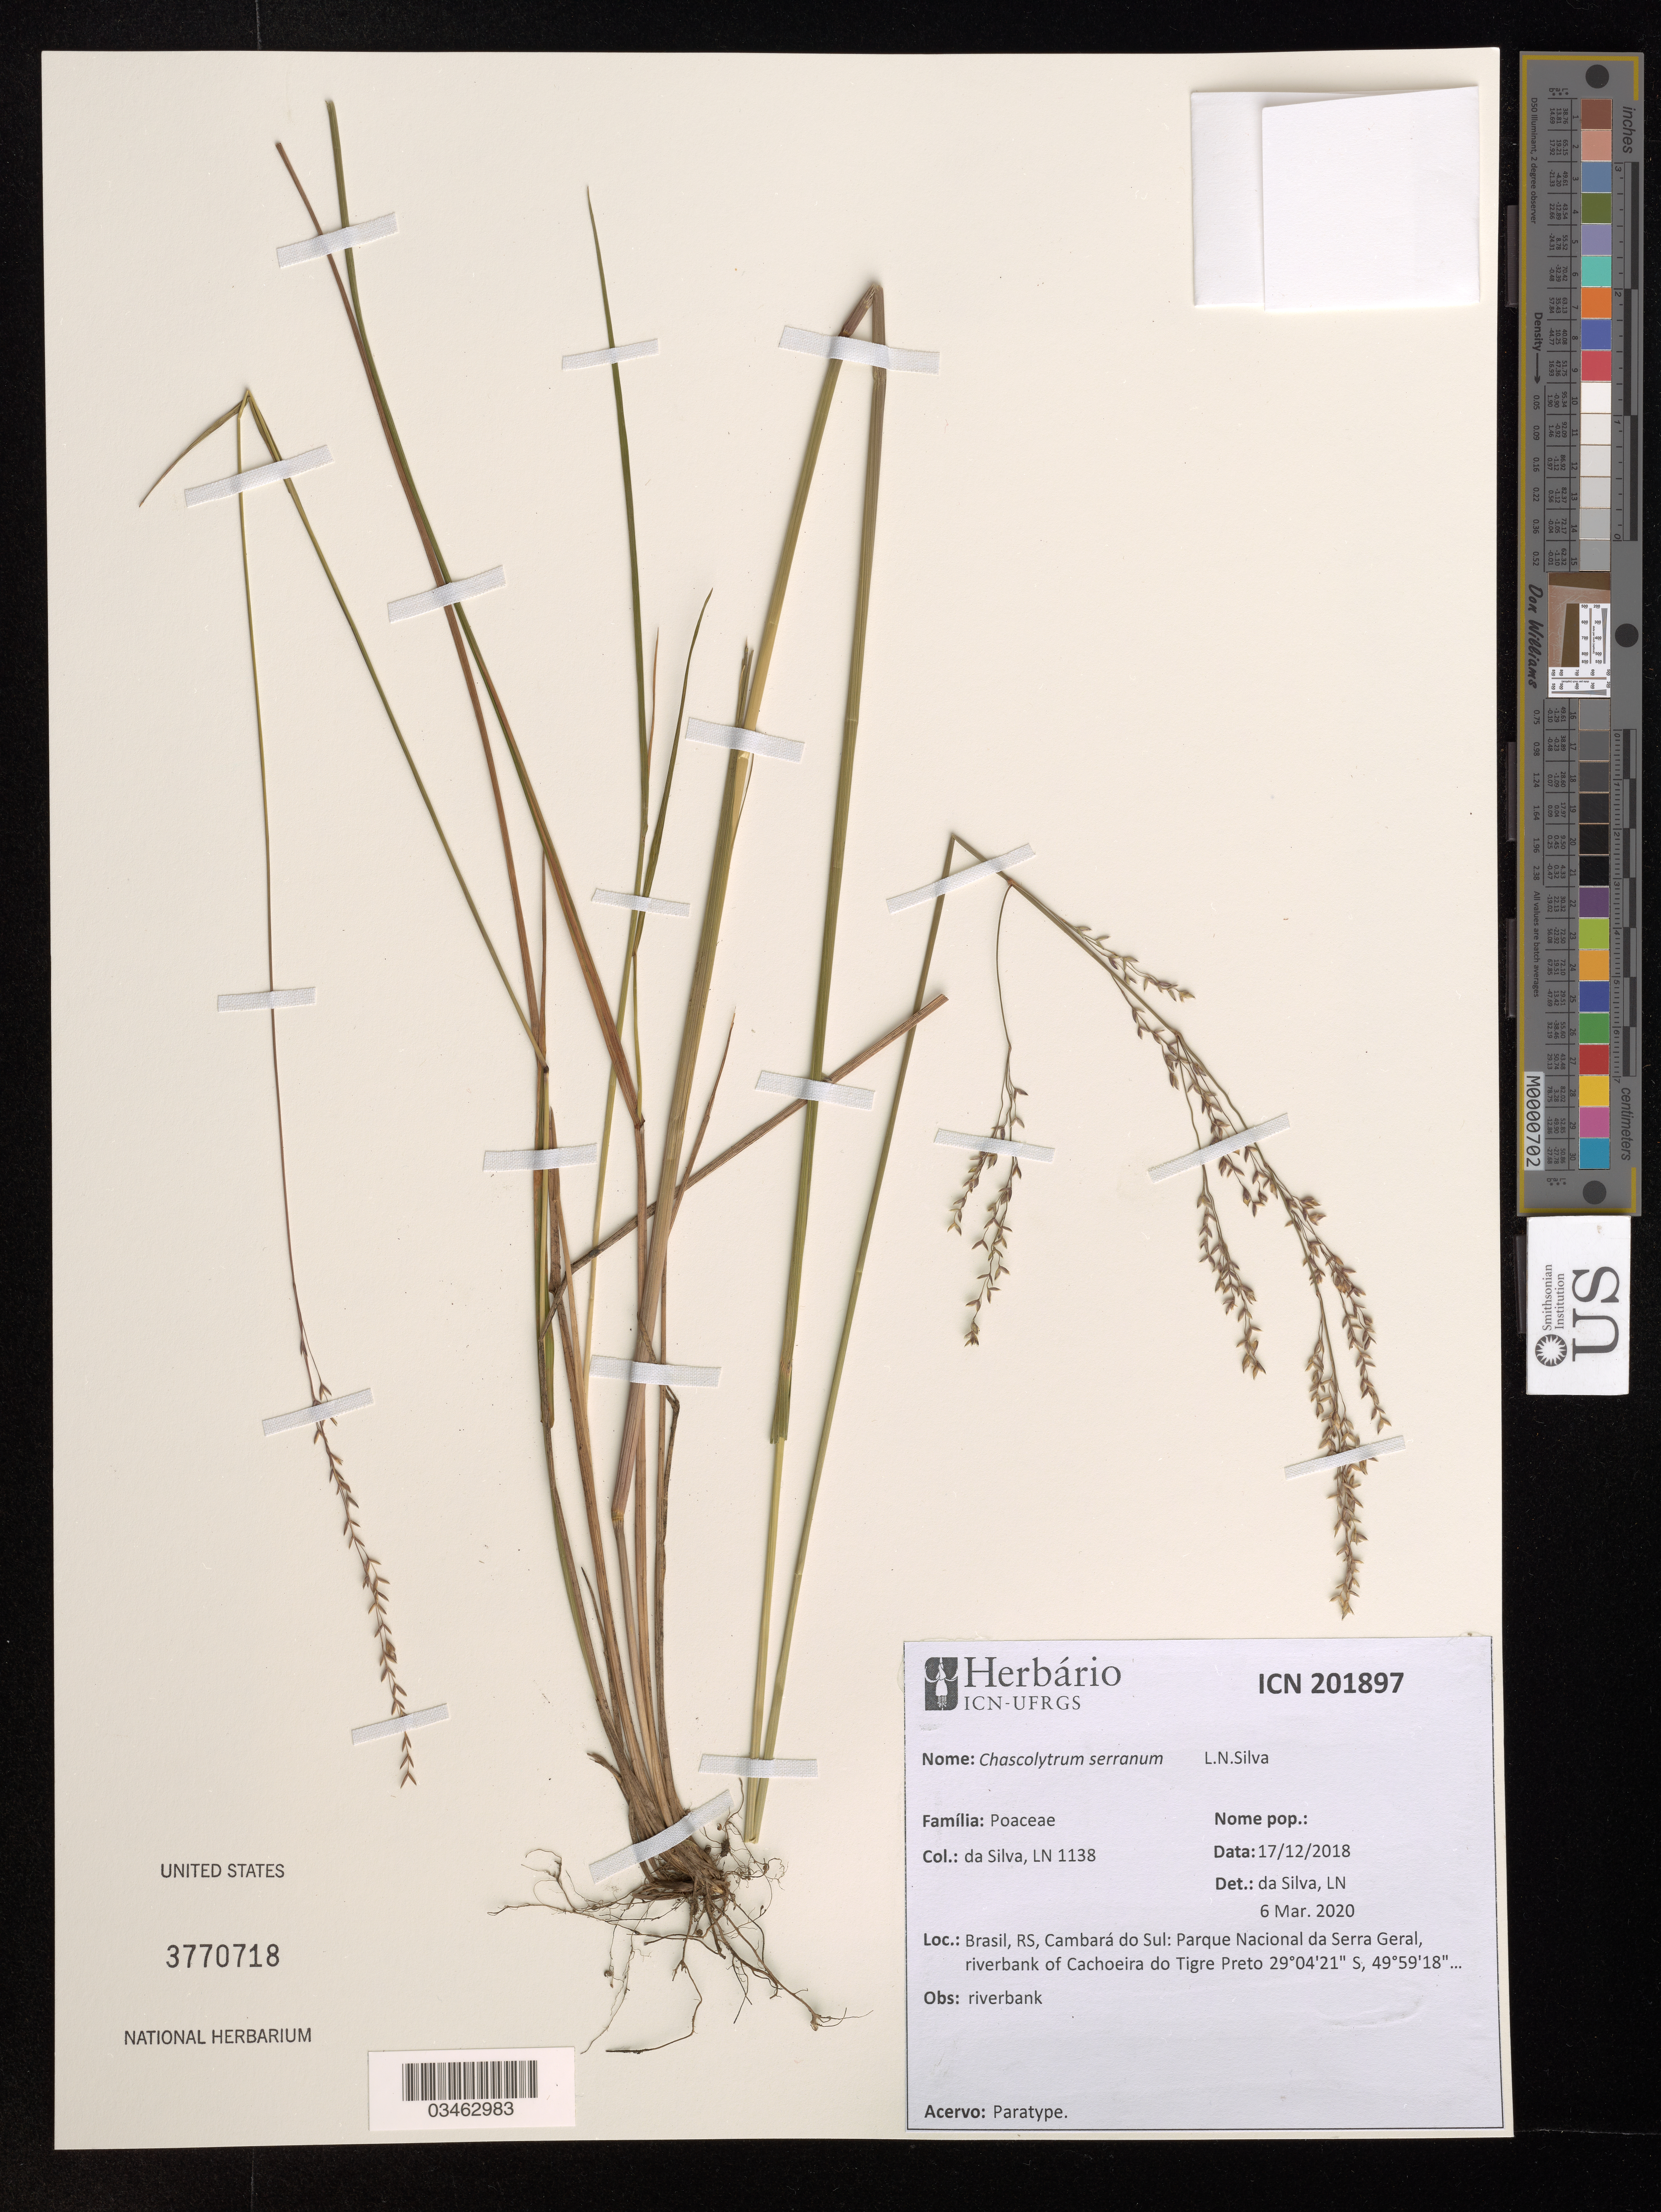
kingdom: Plantae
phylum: Tracheophyta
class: Liliopsida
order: Poales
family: Poaceae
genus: Chascolytrum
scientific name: Chascolytrum serranum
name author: L.N. Silva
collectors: L. da Silva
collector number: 1138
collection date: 2018-12-17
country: Brazil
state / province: Rio Grande do Sul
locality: Cambará do Sul: Parque Nacional da Serra Geral, riverbank of Cachoeira do Tigre Preto.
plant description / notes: Paratype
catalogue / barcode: US 3770718